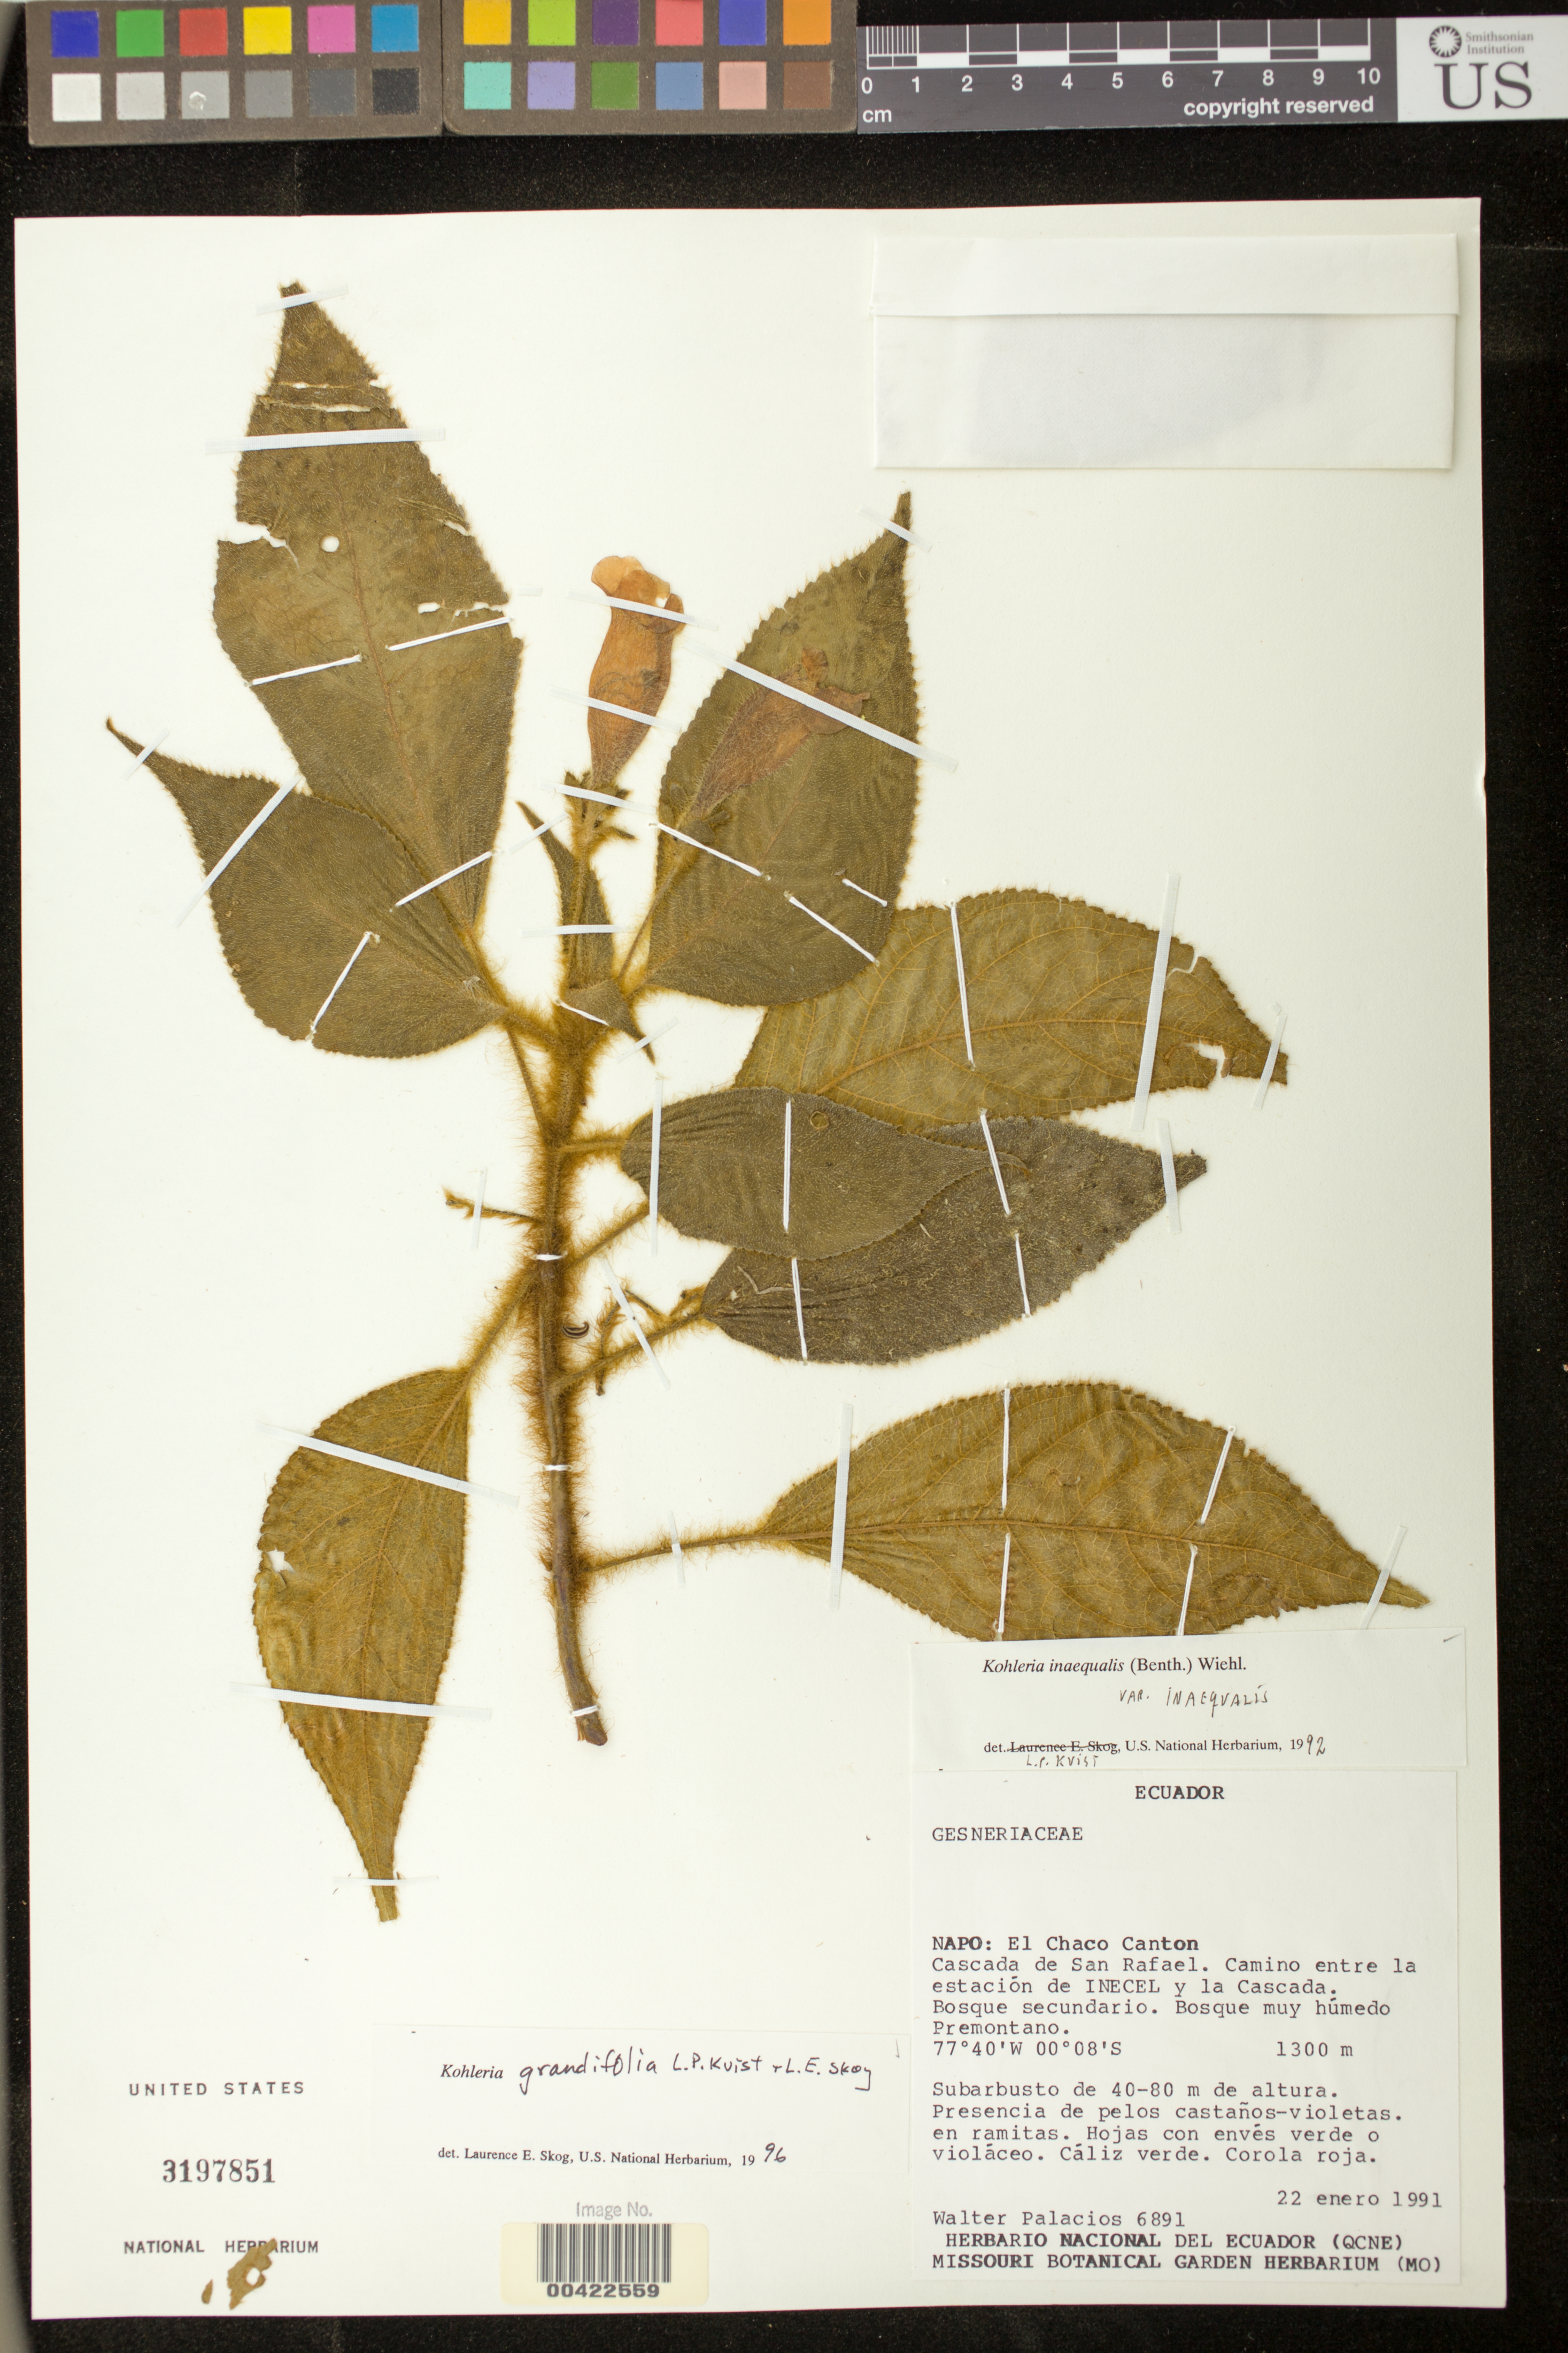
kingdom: Plantae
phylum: Tracheophyta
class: Magnoliopsida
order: Lamiales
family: Gesneriaceae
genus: Kohleria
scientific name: Kohleria grandiflora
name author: L.P. Kvist & L.E. Skog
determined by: Skog, Laurence E.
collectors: W. Palacios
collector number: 6891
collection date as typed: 22 Jan 1991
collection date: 1991-01-22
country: Ecuador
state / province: Napo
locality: El Chaco Canton, Cascada de San Rafael; camino entre la estación de INECEL y la Cascada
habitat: Bosque secundario; bosque muy húmedo premontano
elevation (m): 1300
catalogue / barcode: US 3197851